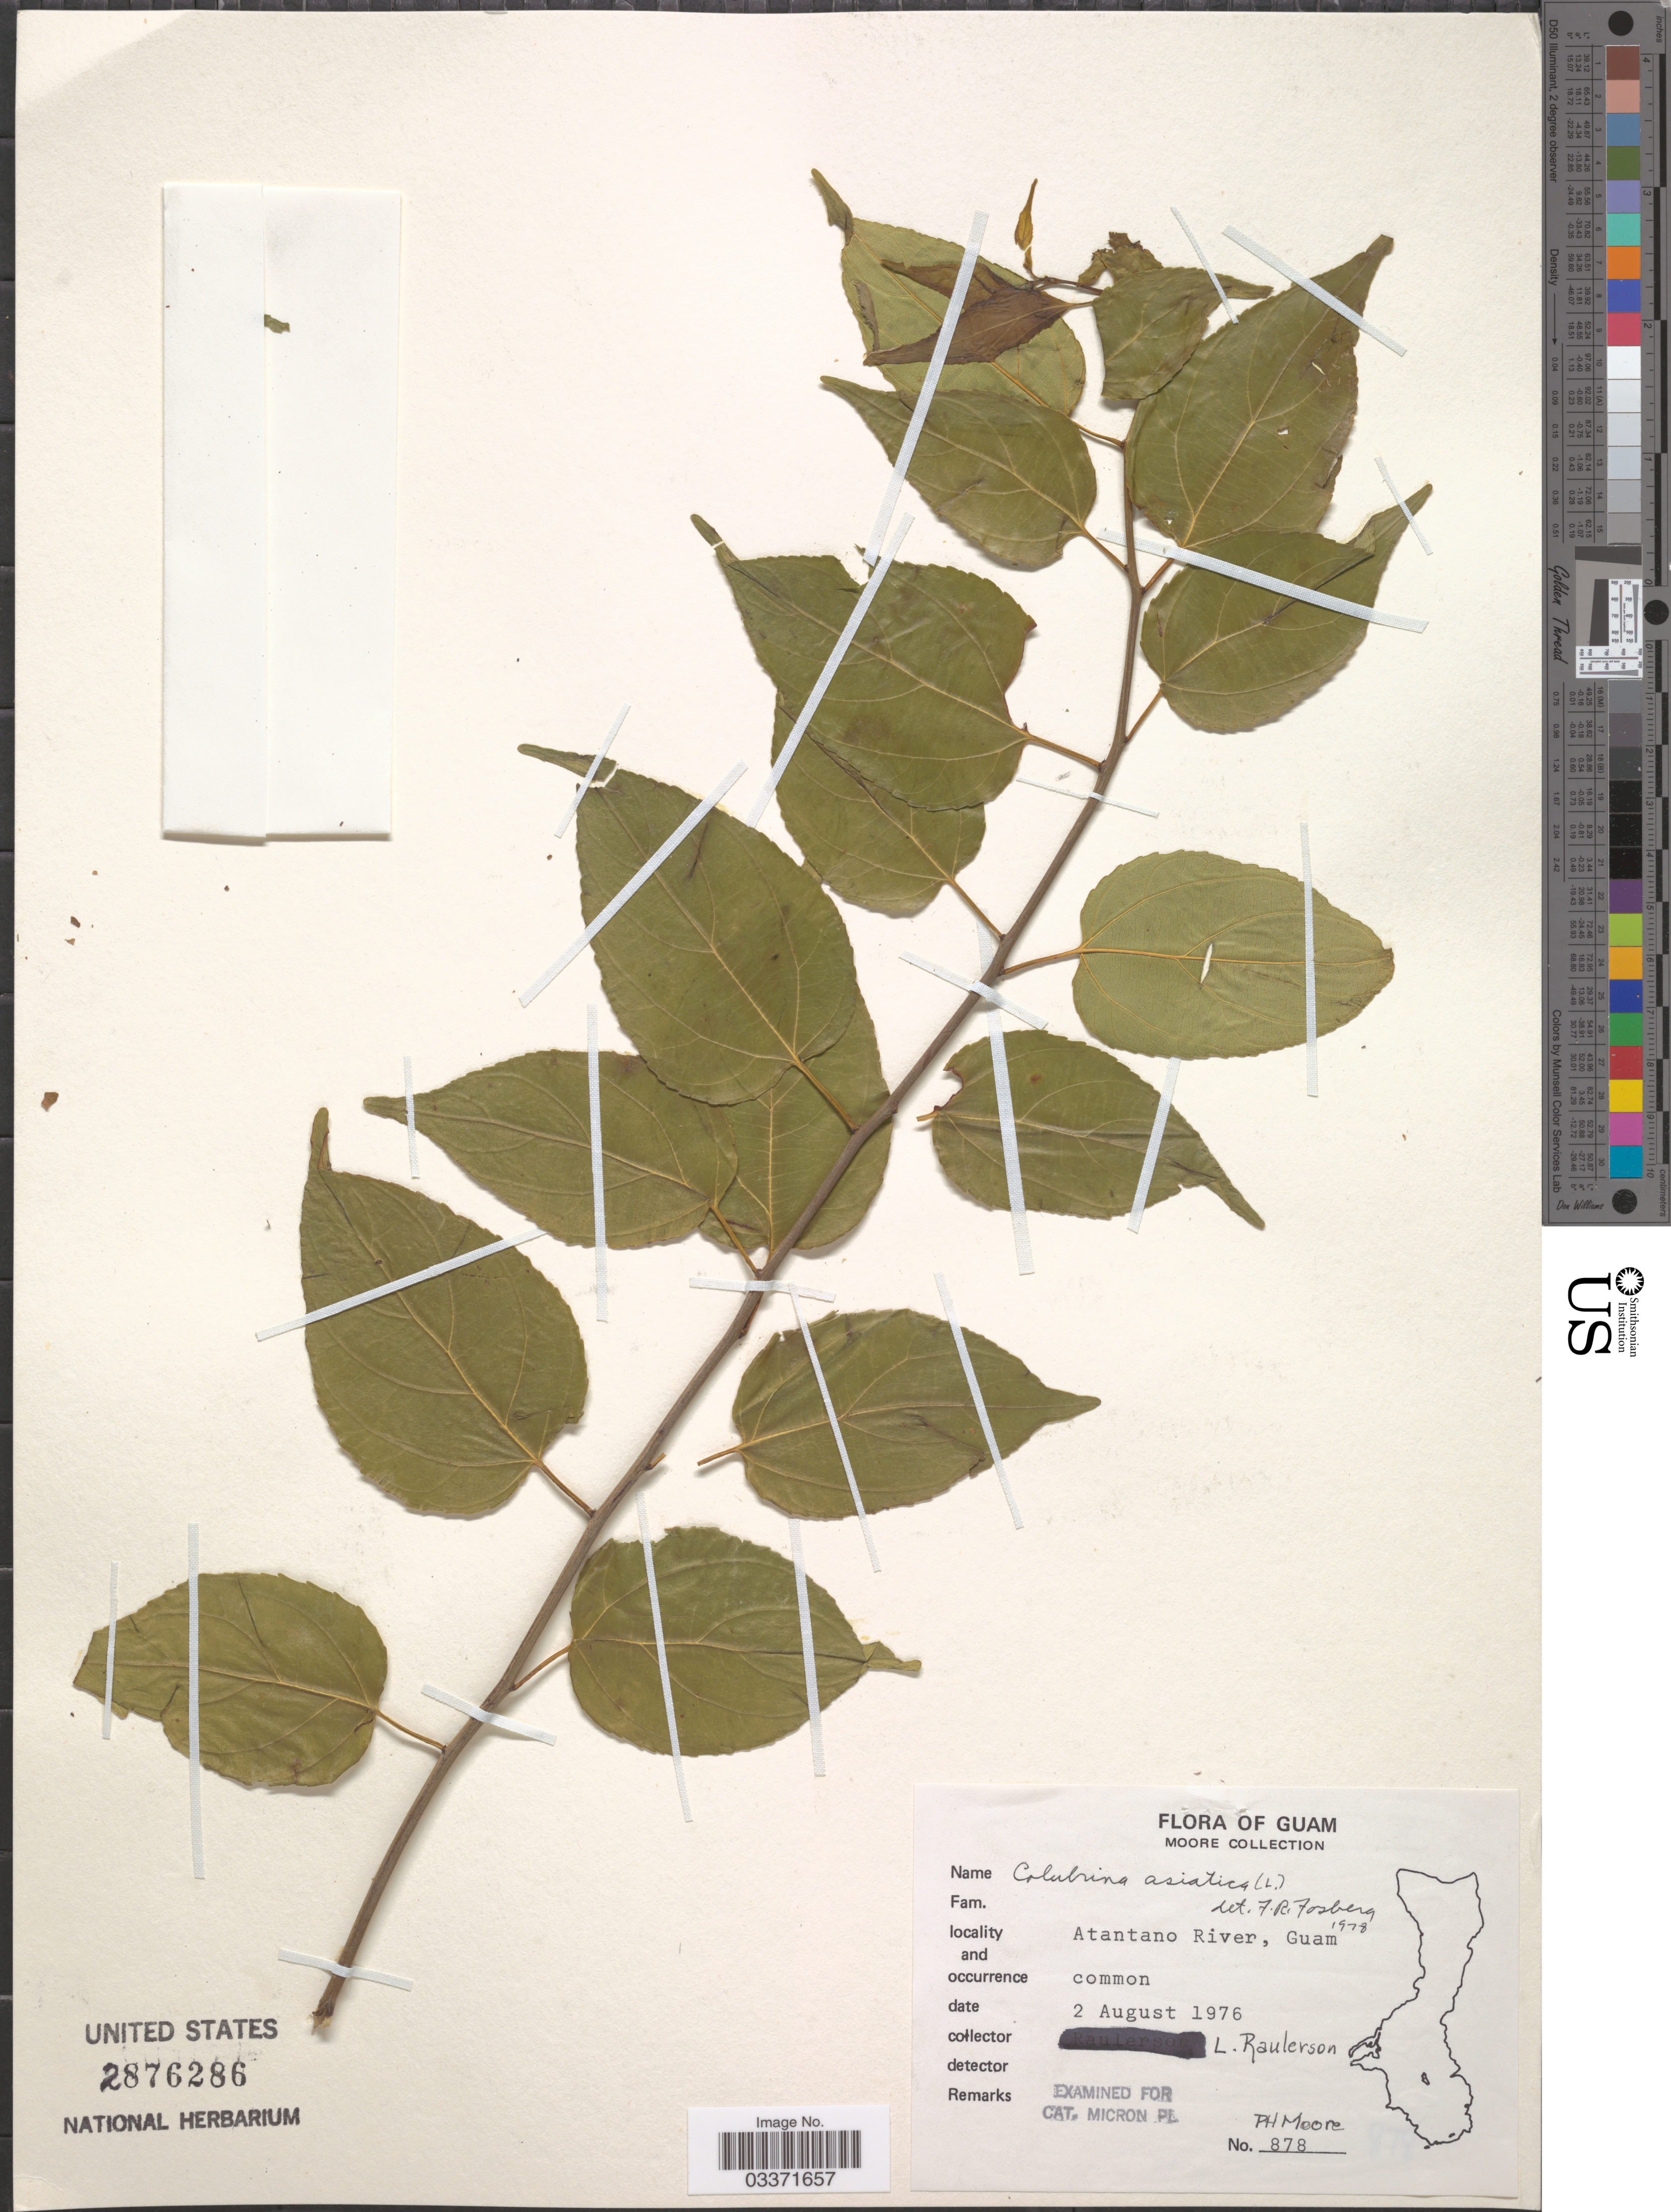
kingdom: Plantae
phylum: Tracheophyta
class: Magnoliopsida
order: Rosales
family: Rhamnaceae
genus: Colubrina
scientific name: Colubrina asiatica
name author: (L.) Brongn.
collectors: P. H. Moore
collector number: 878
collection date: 1976-08-02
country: Guam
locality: Atantano River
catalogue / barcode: US 2876286